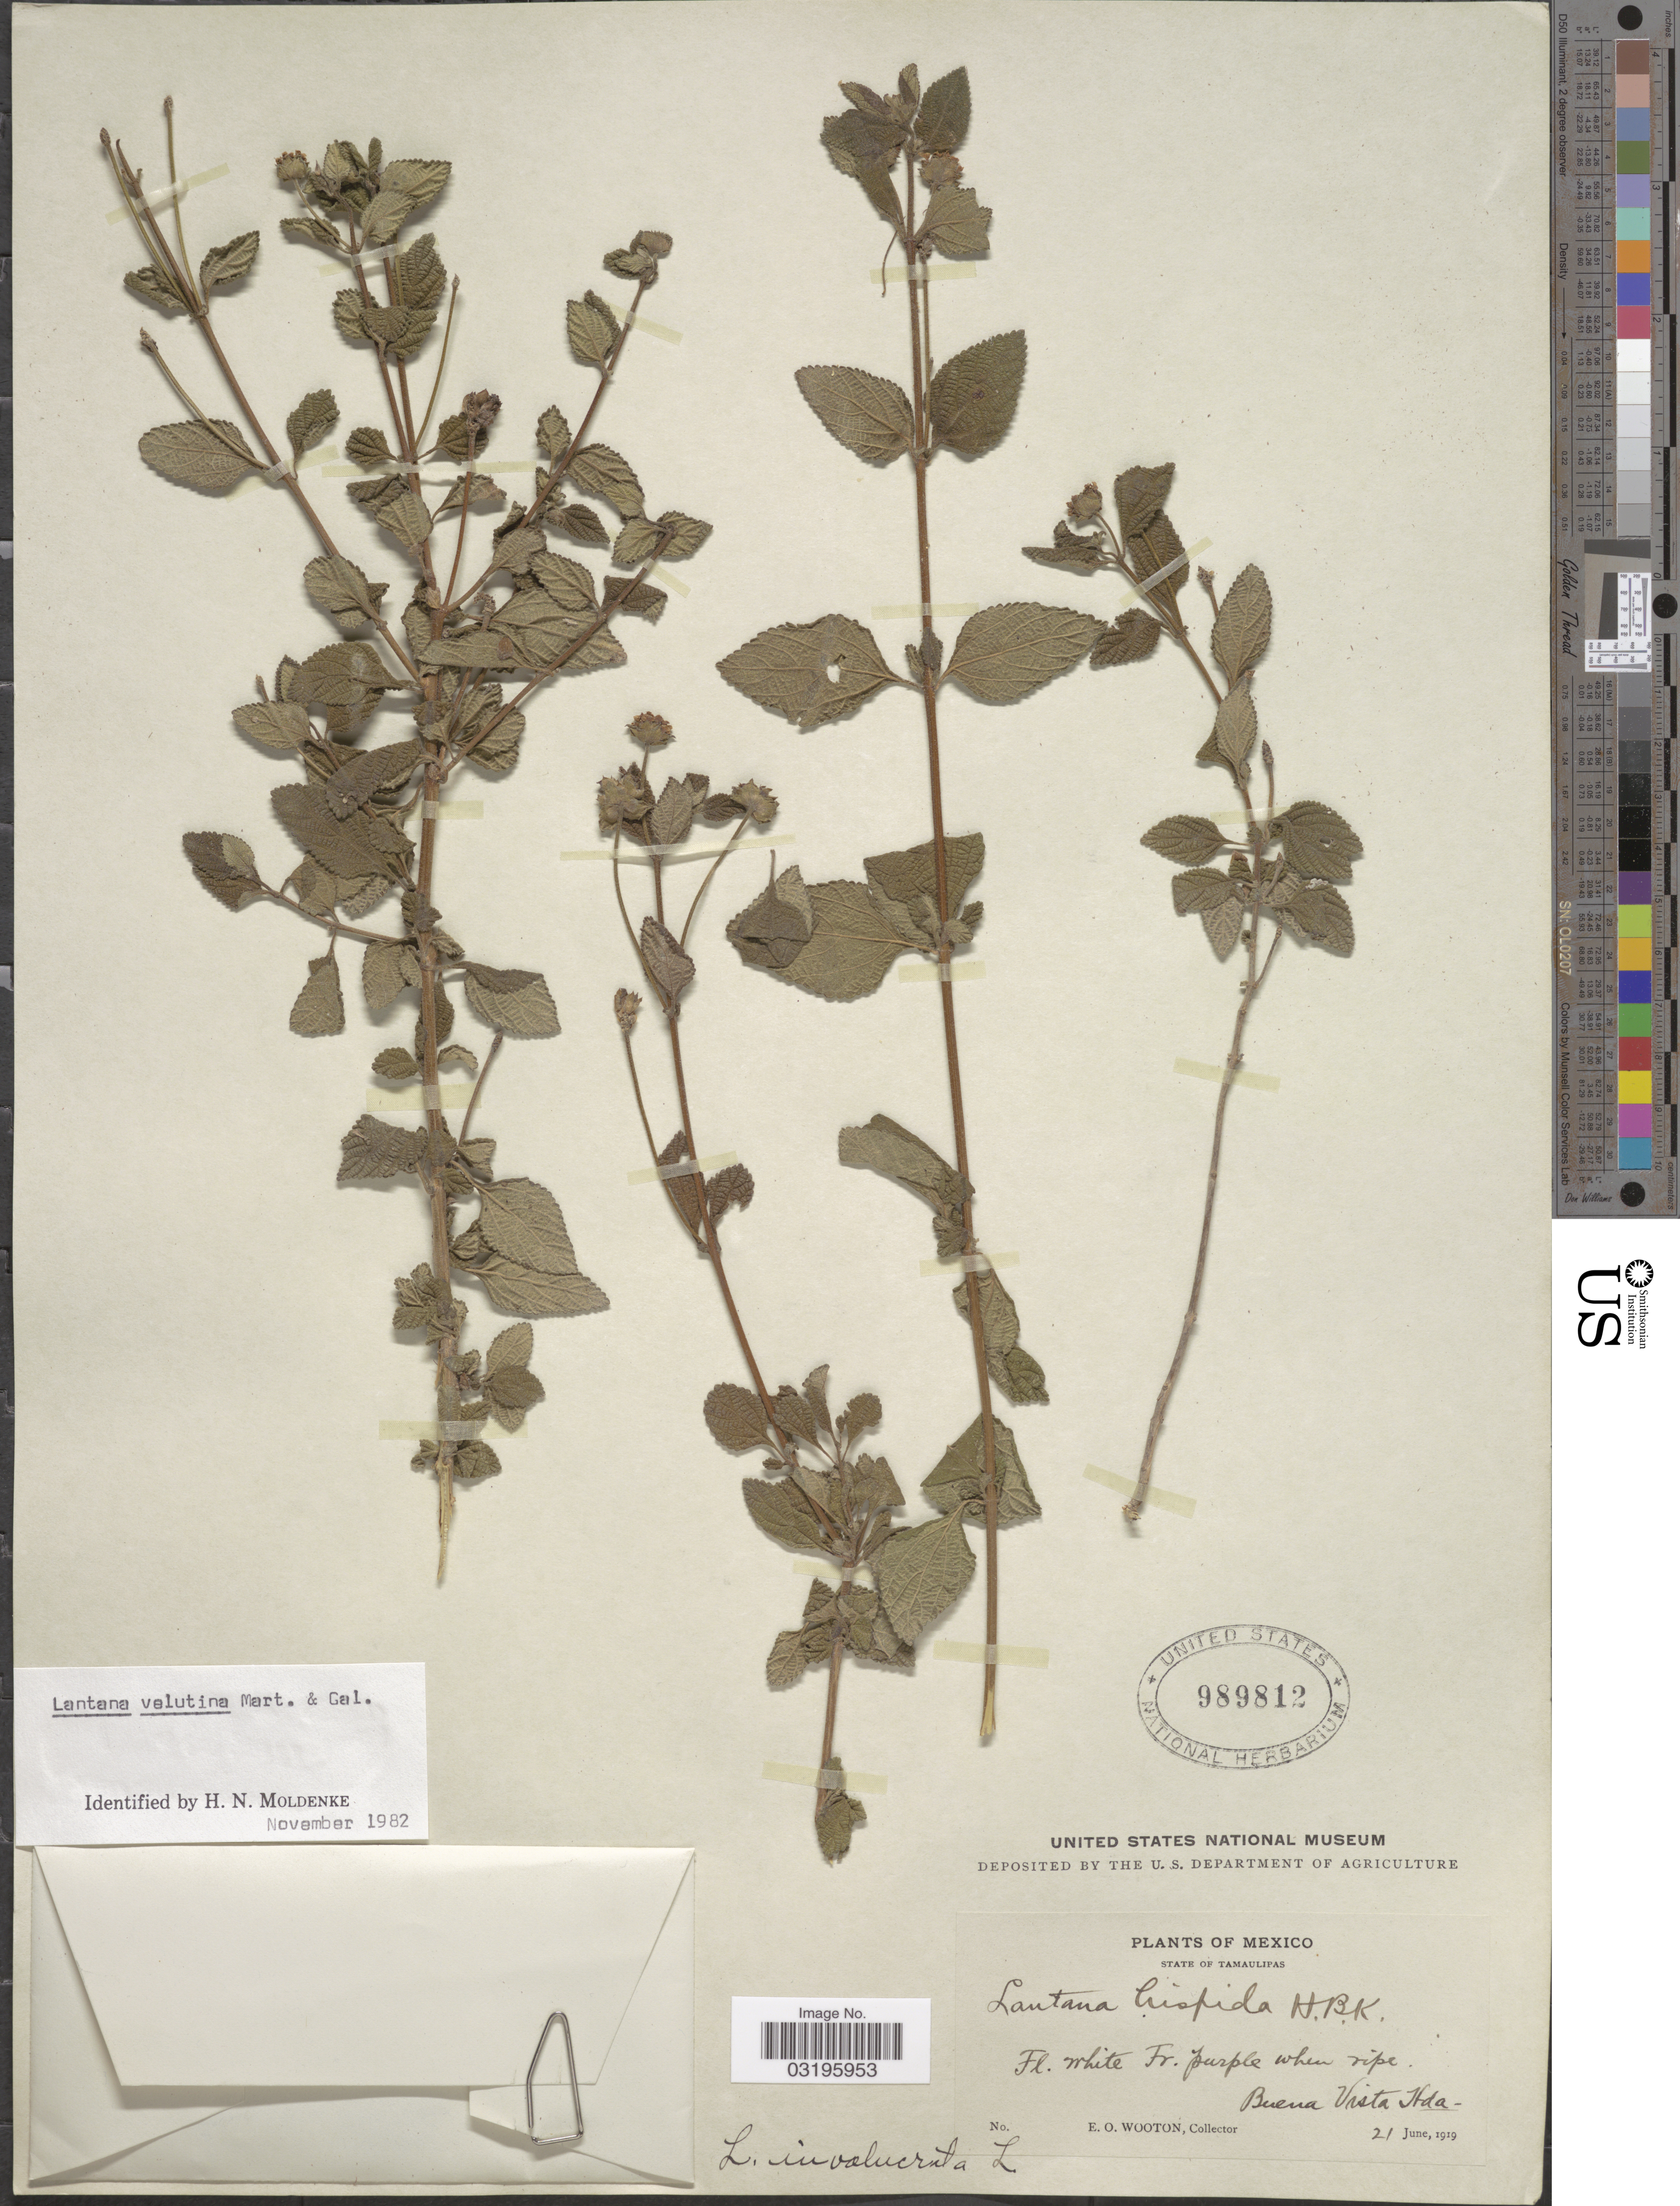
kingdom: Plantae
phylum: Tracheophyta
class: Magnoliopsida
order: Lamiales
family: Verbenaceae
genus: Lantana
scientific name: Lantana velutina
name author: M. Martens & Galeotti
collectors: E. O. Wooton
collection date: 1919-06-21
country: Mexico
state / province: Tamaulipas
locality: Buena Vista Hda.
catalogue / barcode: US 989812